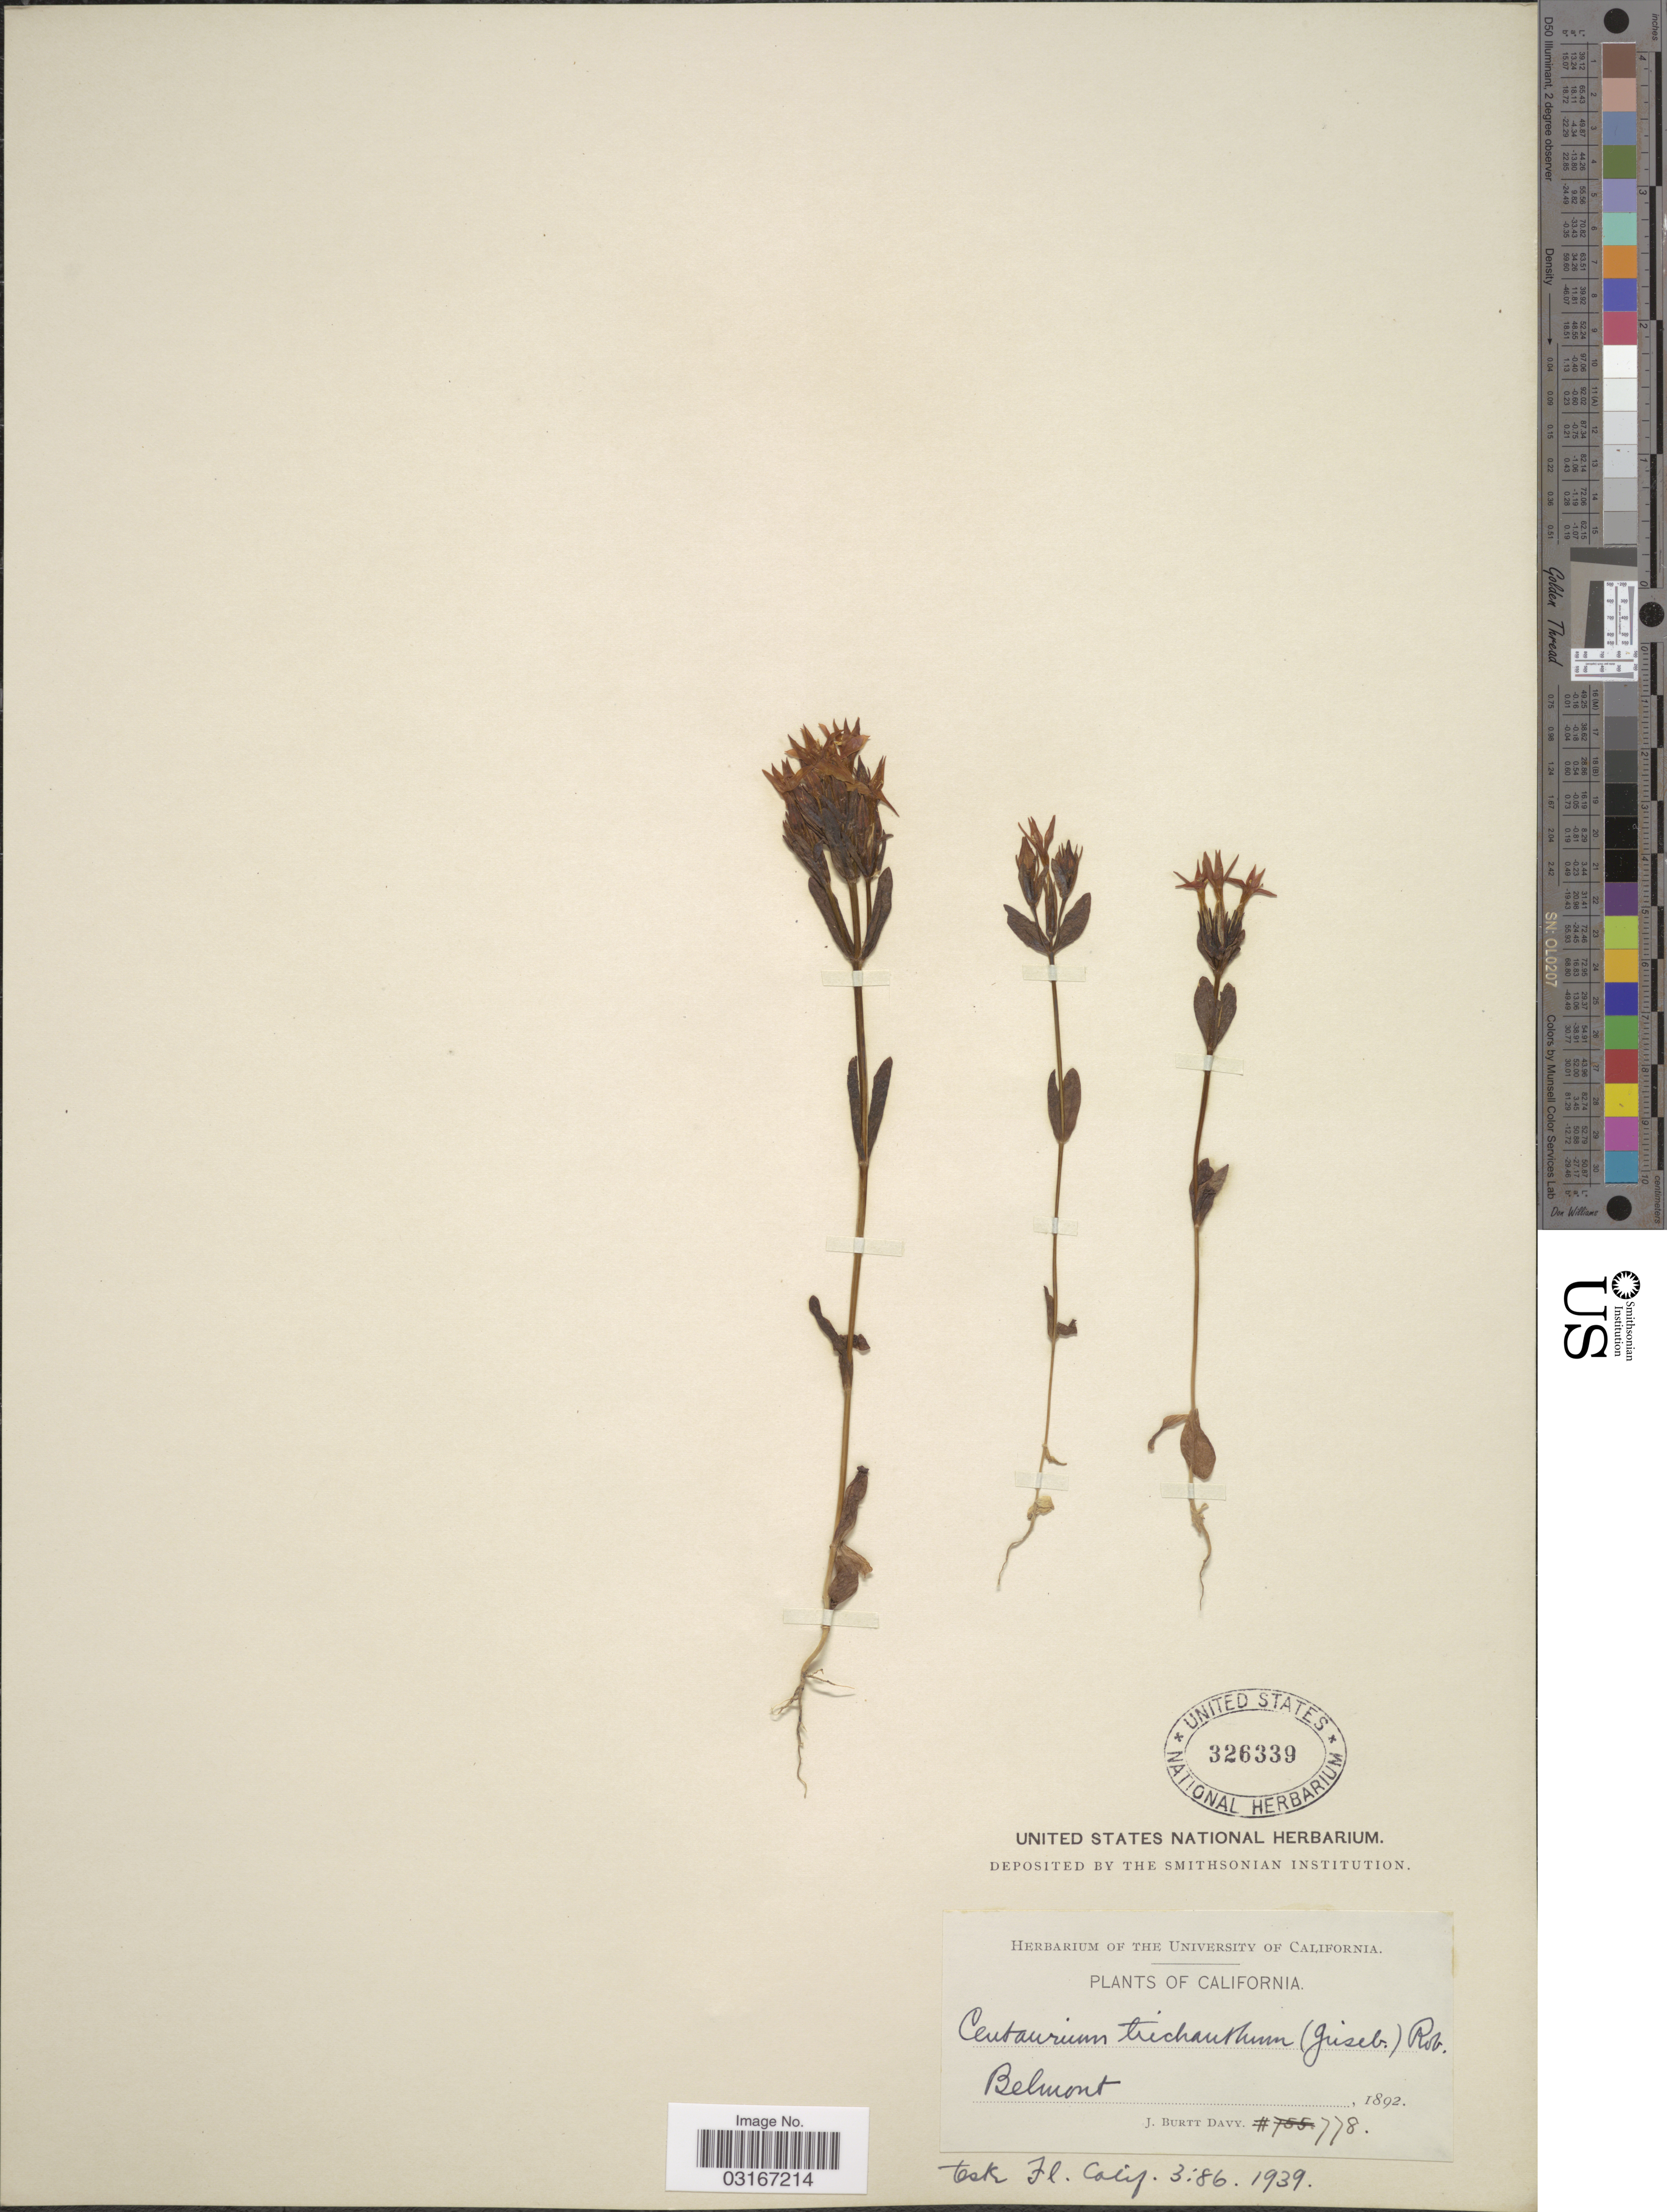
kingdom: Plantae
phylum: Tracheophyta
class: Magnoliopsida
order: Gentianales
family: Gentianaceae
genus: Centaurium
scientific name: Centaurium trichanthum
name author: (Griseb.) B.L. Rob.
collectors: J. Burtt Davy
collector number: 778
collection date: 1892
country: United States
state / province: California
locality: Belmont.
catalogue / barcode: US 326339